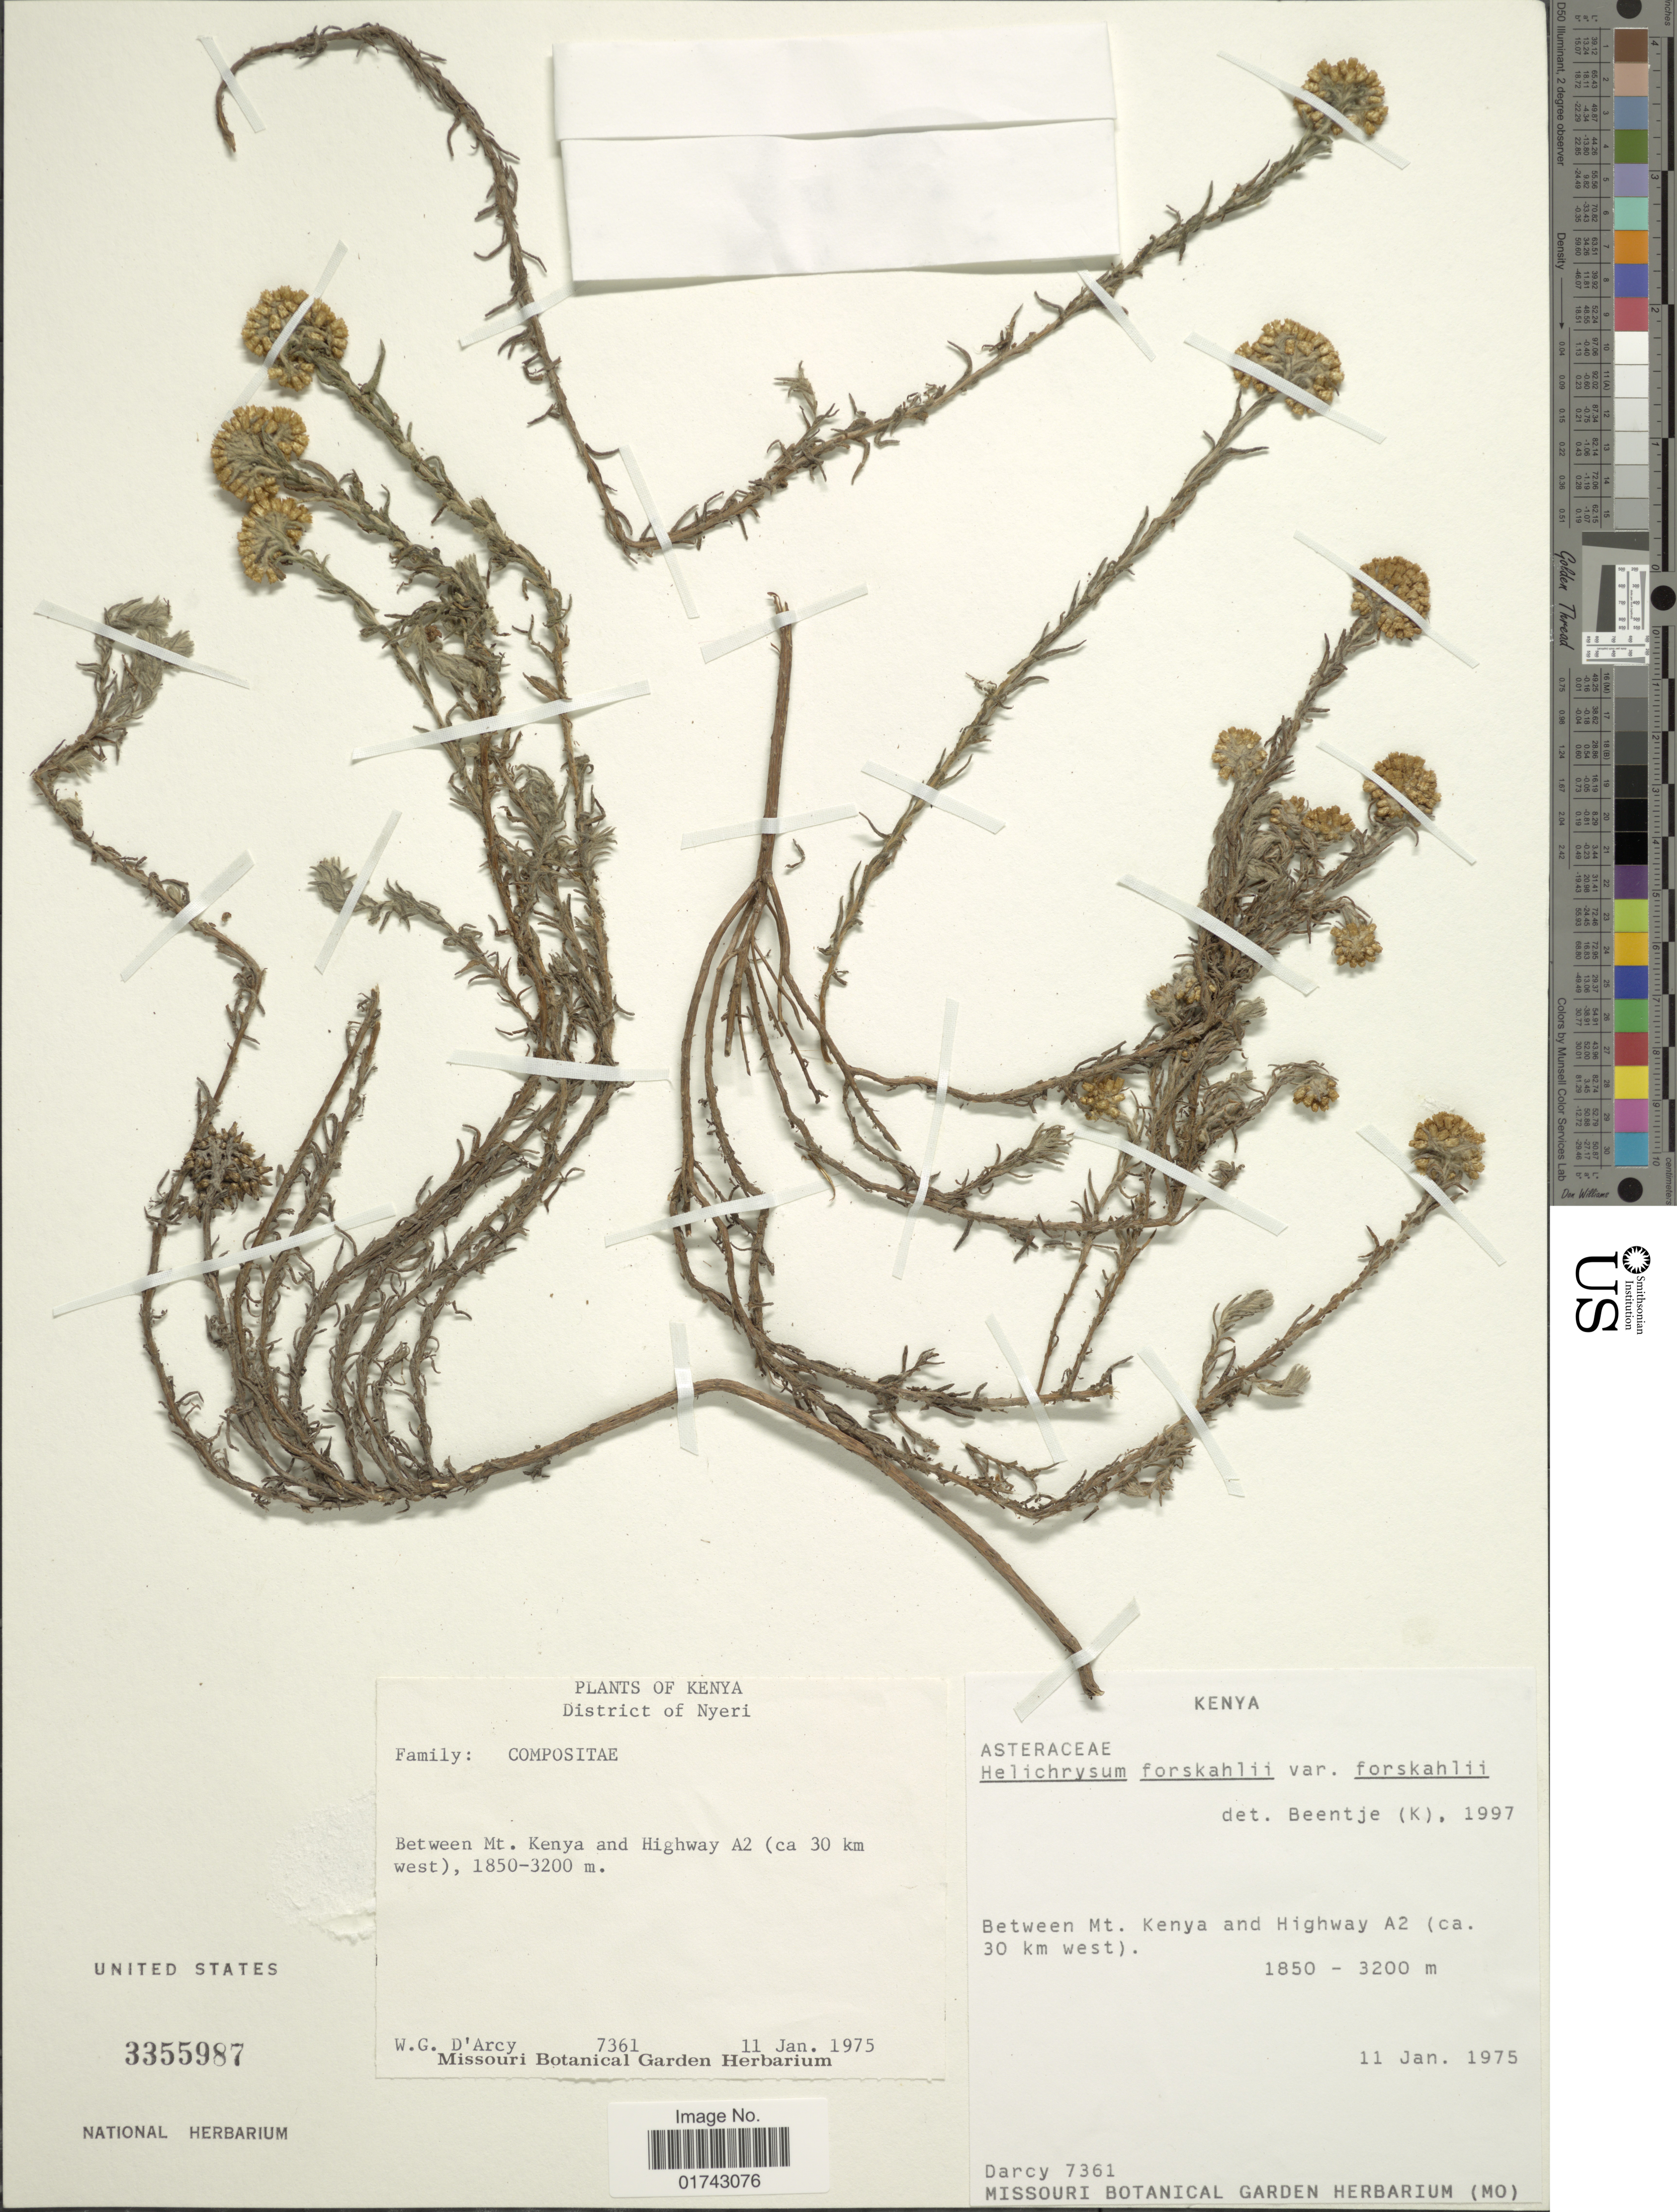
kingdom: Plantae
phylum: Tracheophyta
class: Magnoliopsida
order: Asterales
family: Asteraceae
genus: Helichrysum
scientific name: Helichrysum forskahlii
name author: (J.F. Gmel.) Hilliard & B.L. Burtt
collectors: W. G. D'Arcy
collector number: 7361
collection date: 1975-01-11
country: Kenya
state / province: Nyeri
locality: District of Nyeri, Between Mt. Kenya and Highway A2 (30 km west)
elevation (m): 1850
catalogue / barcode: US 3355987